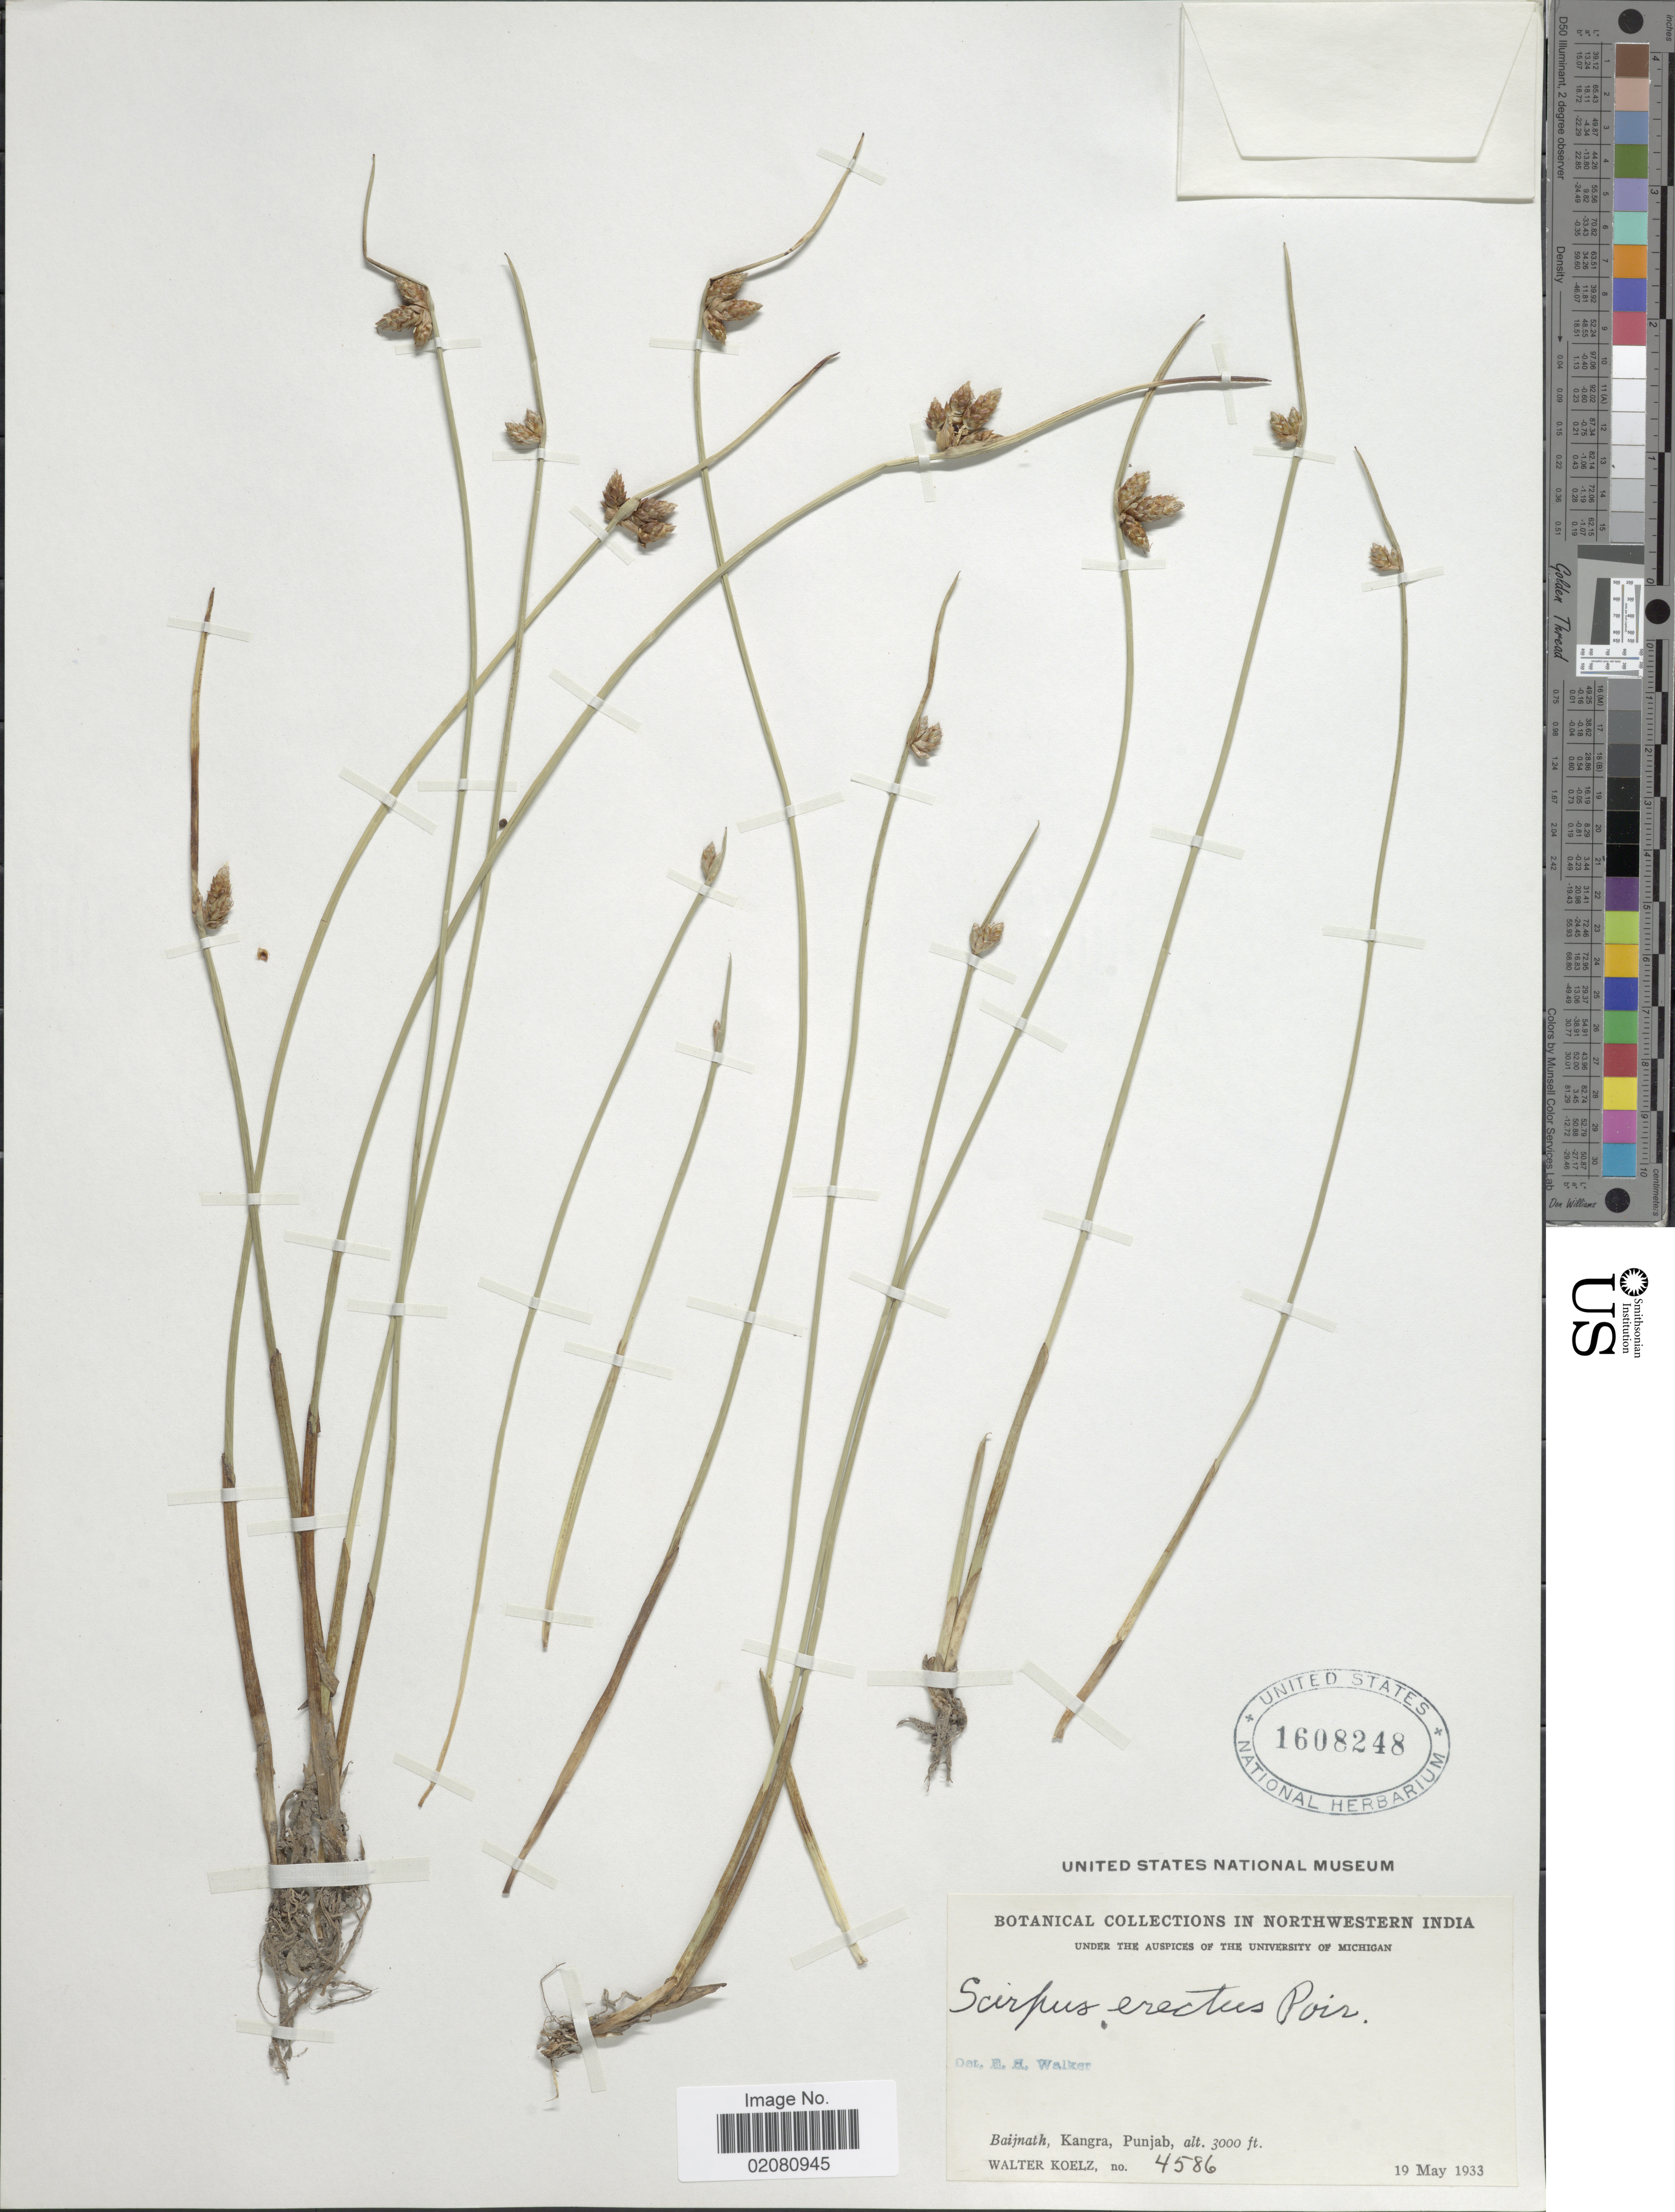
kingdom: Plantae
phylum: Tracheophyta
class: Liliopsida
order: Poales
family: Cyperaceae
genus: Schoenoplectus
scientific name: Schoenoplectus juncoides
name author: (Roxb.) Palla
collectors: W. N. Koelz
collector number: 4586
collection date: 1933-05-19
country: India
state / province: Punjab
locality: Baijnath, Kangra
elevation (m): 914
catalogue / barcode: US 1608248